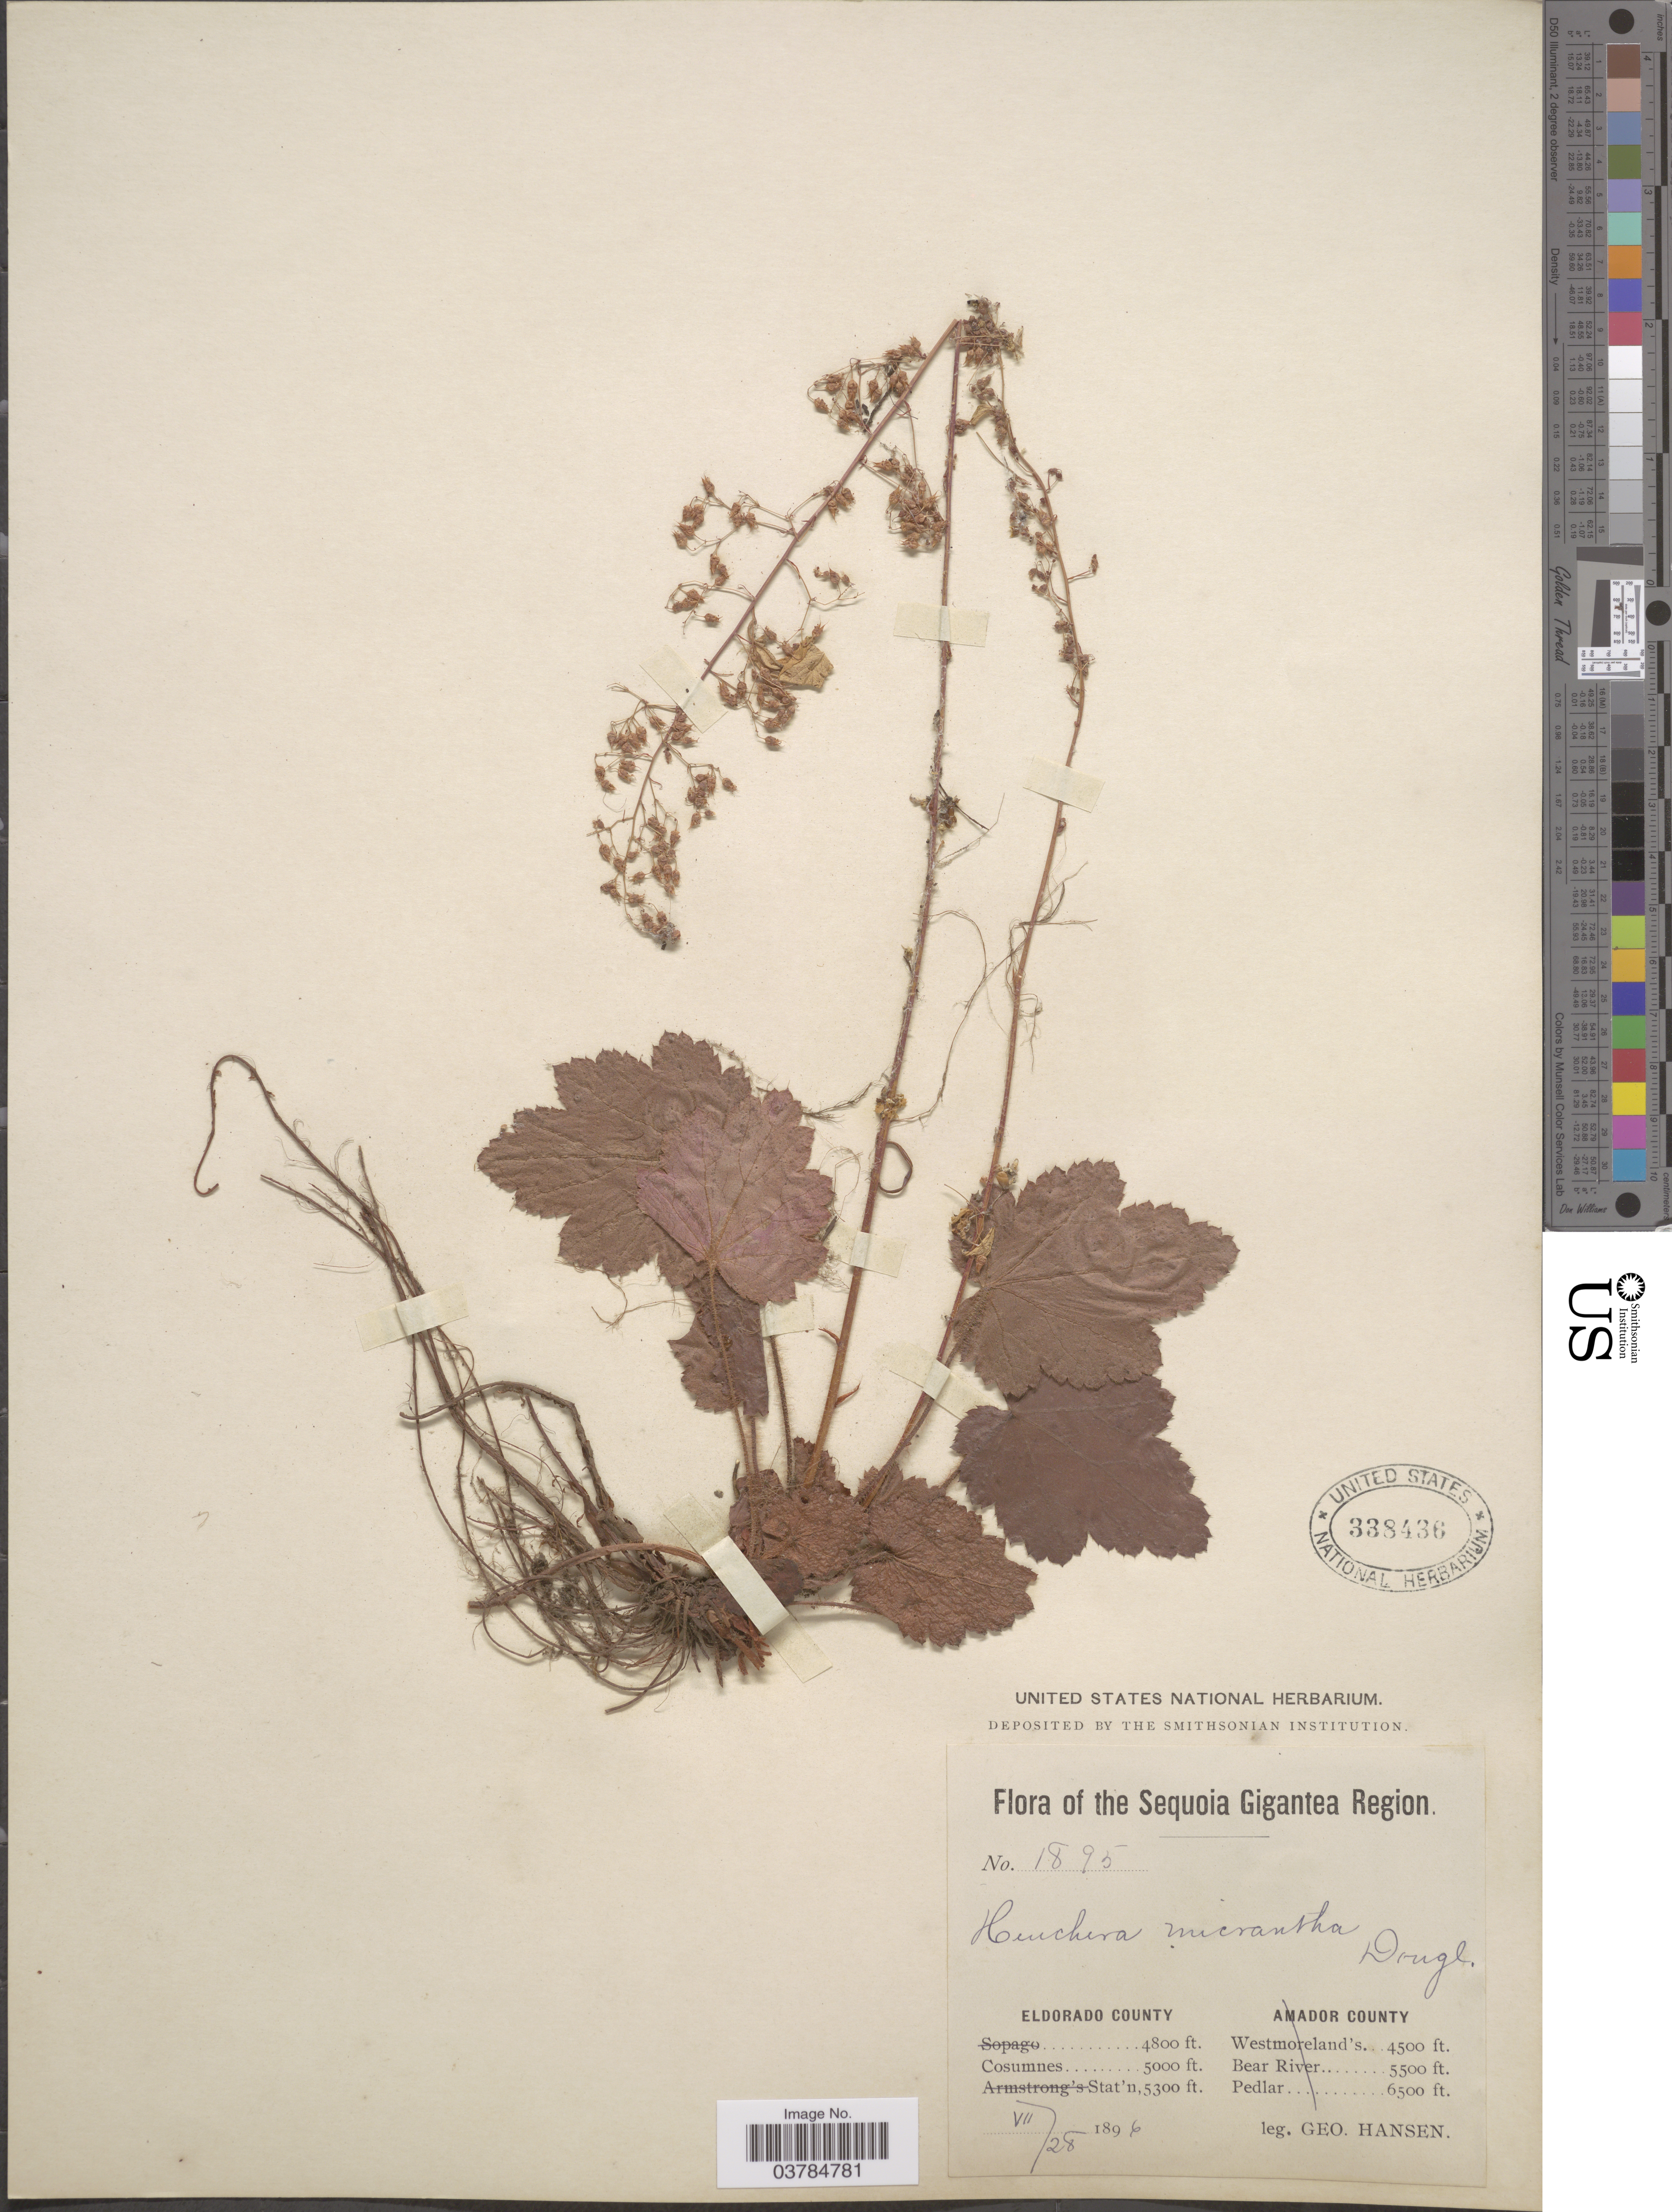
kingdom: Plantae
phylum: Tracheophyta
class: Magnoliopsida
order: Saxifragales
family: Saxifragaceae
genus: Heuchera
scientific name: Heuchera micrantha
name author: Douglas ex Lindl.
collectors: G. Hansen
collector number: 1895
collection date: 1896-07-28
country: United States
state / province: California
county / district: El Dorado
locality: Sequoia Gigantea Region. Eldorado County. Cosumnes.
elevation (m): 1524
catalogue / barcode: US 338436